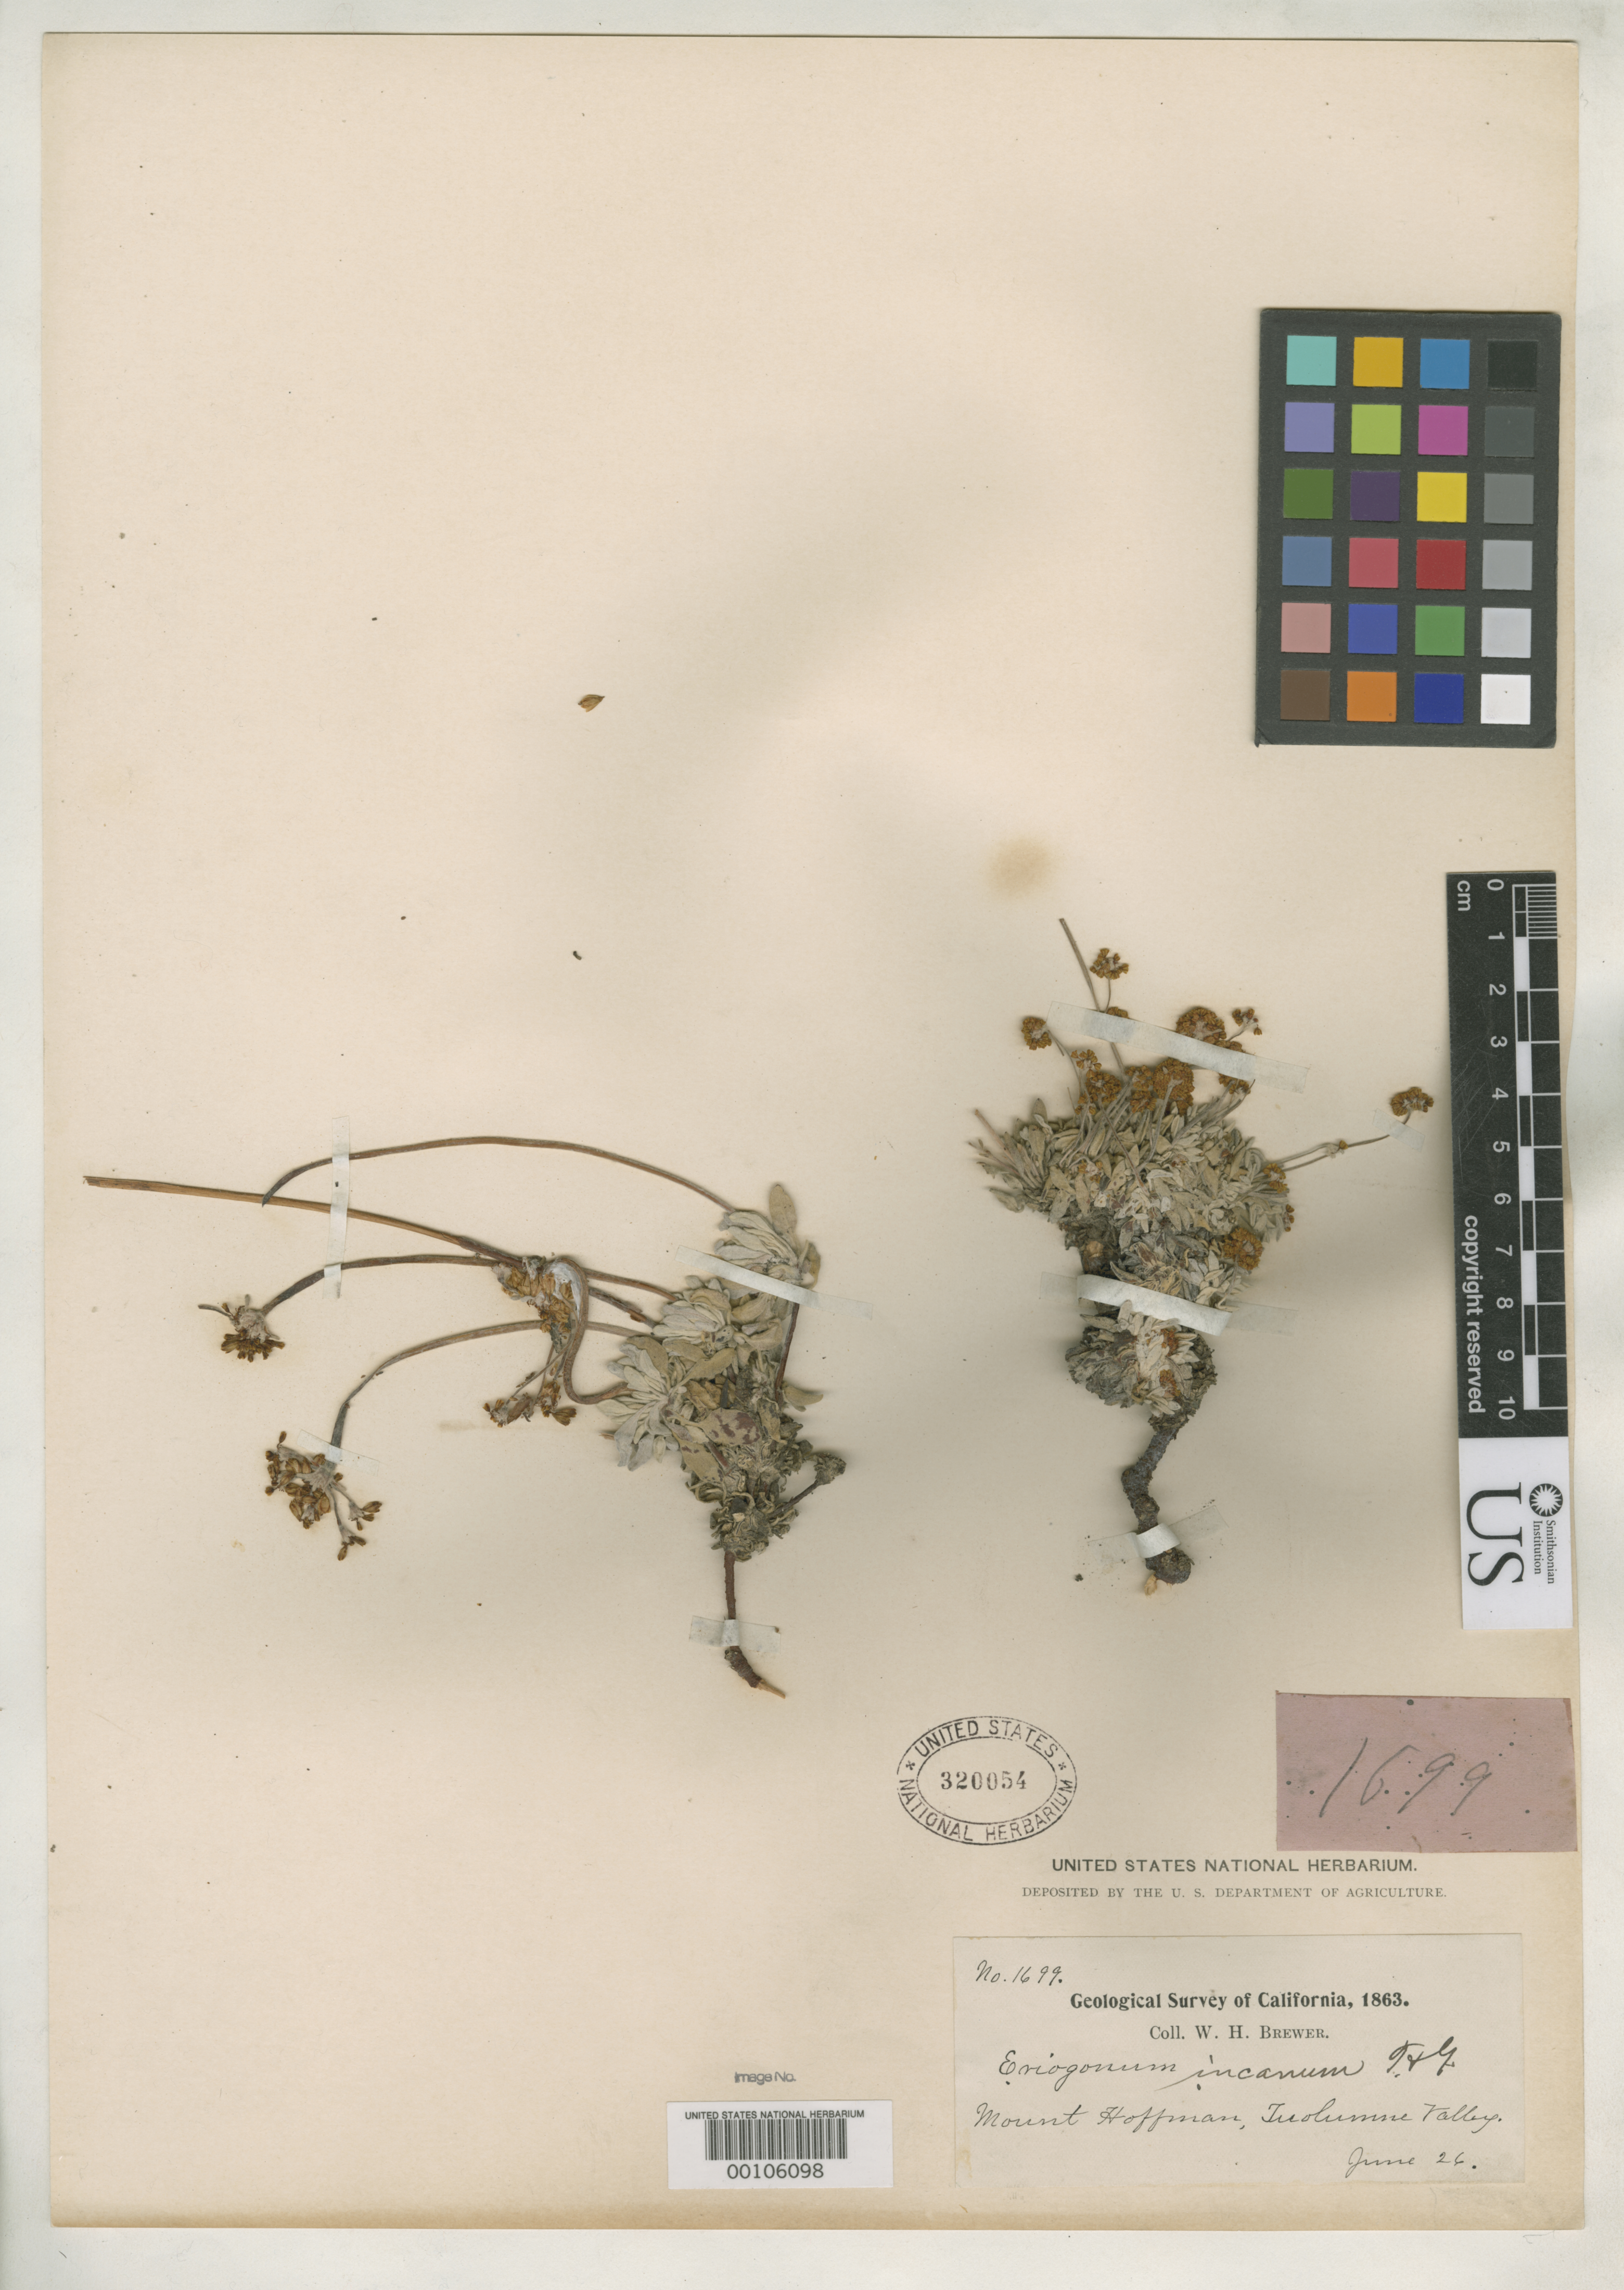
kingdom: Plantae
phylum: Tracheophyta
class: Magnoliopsida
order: Caryophyllales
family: Polygonaceae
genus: Eriogonum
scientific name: Eriogonum incanum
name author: Torr. & A. Gray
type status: Lectotype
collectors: W. H. Brewer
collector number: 1699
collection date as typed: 26 Jun 1883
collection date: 1883-06-26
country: United States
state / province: California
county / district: Tuolumne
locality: Mt. Hoffman.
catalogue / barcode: US 320054